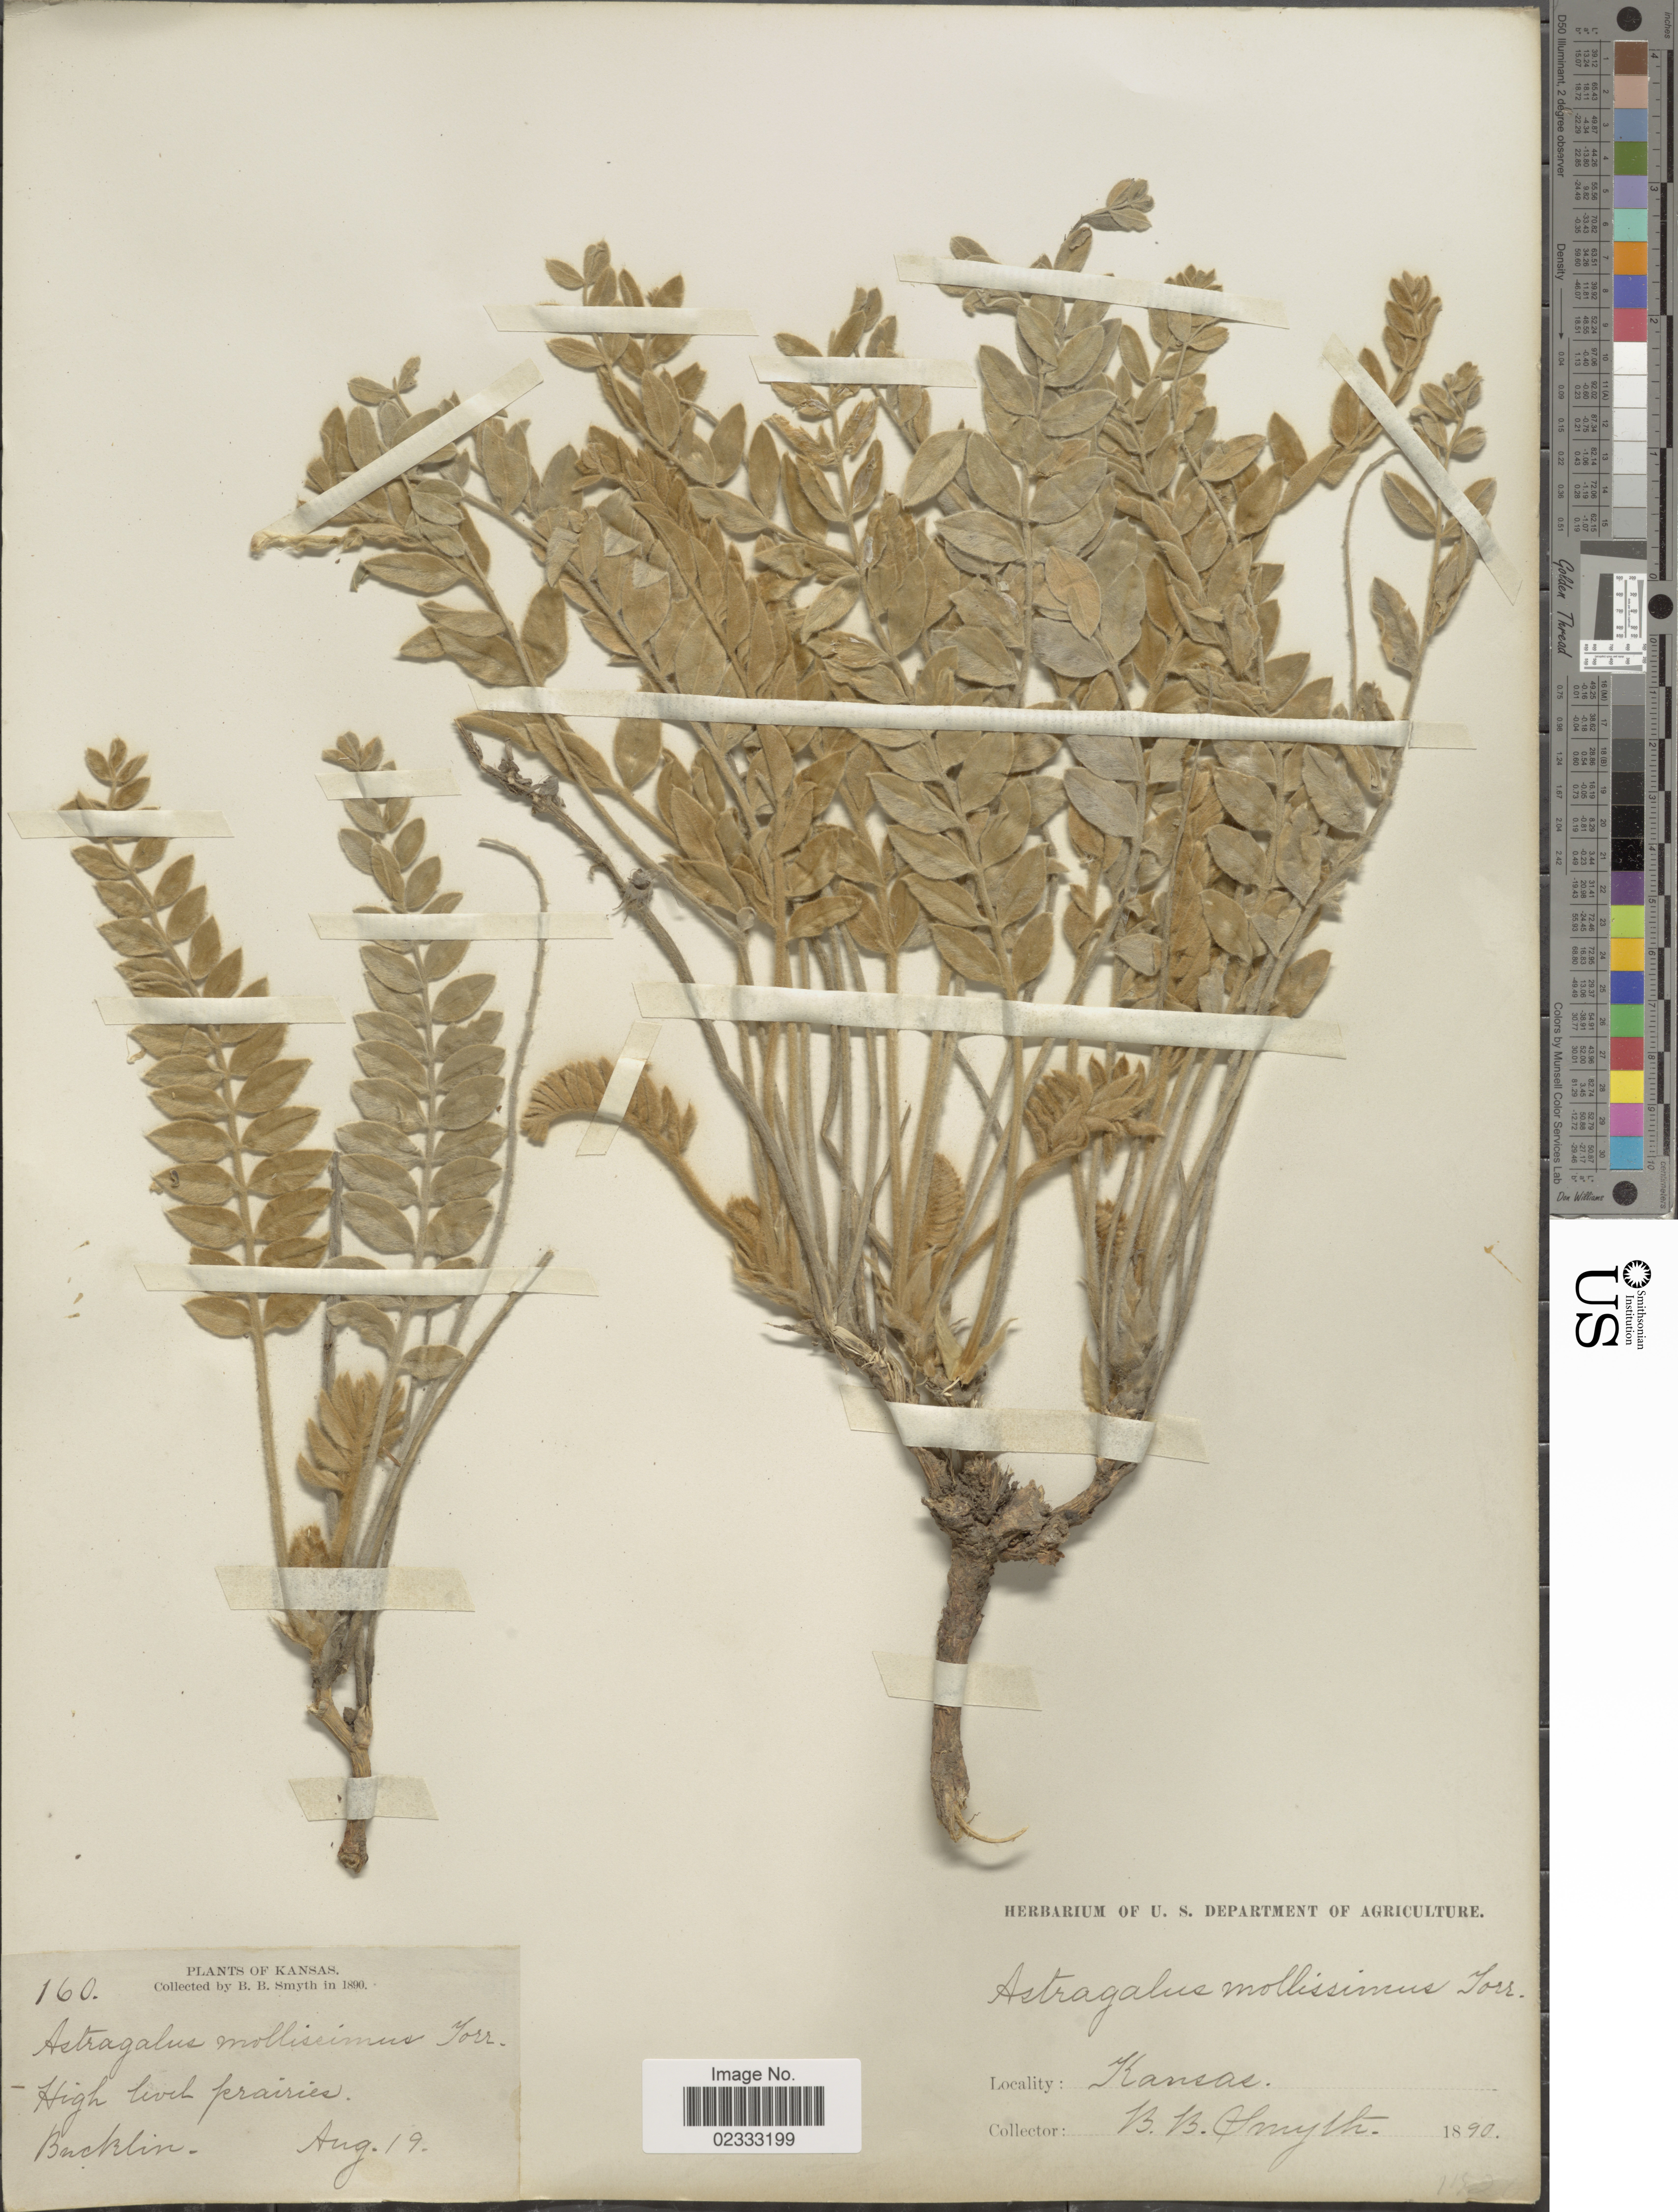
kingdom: Plantae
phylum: Tracheophyta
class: Magnoliopsida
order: Fabales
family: Fabaceae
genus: Astragalus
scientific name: Astragalus mollissimus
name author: Torr.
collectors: B. Smyth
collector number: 160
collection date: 1890-08-19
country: United States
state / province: Kansas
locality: Kansas, High level Prairie. Bucklin.